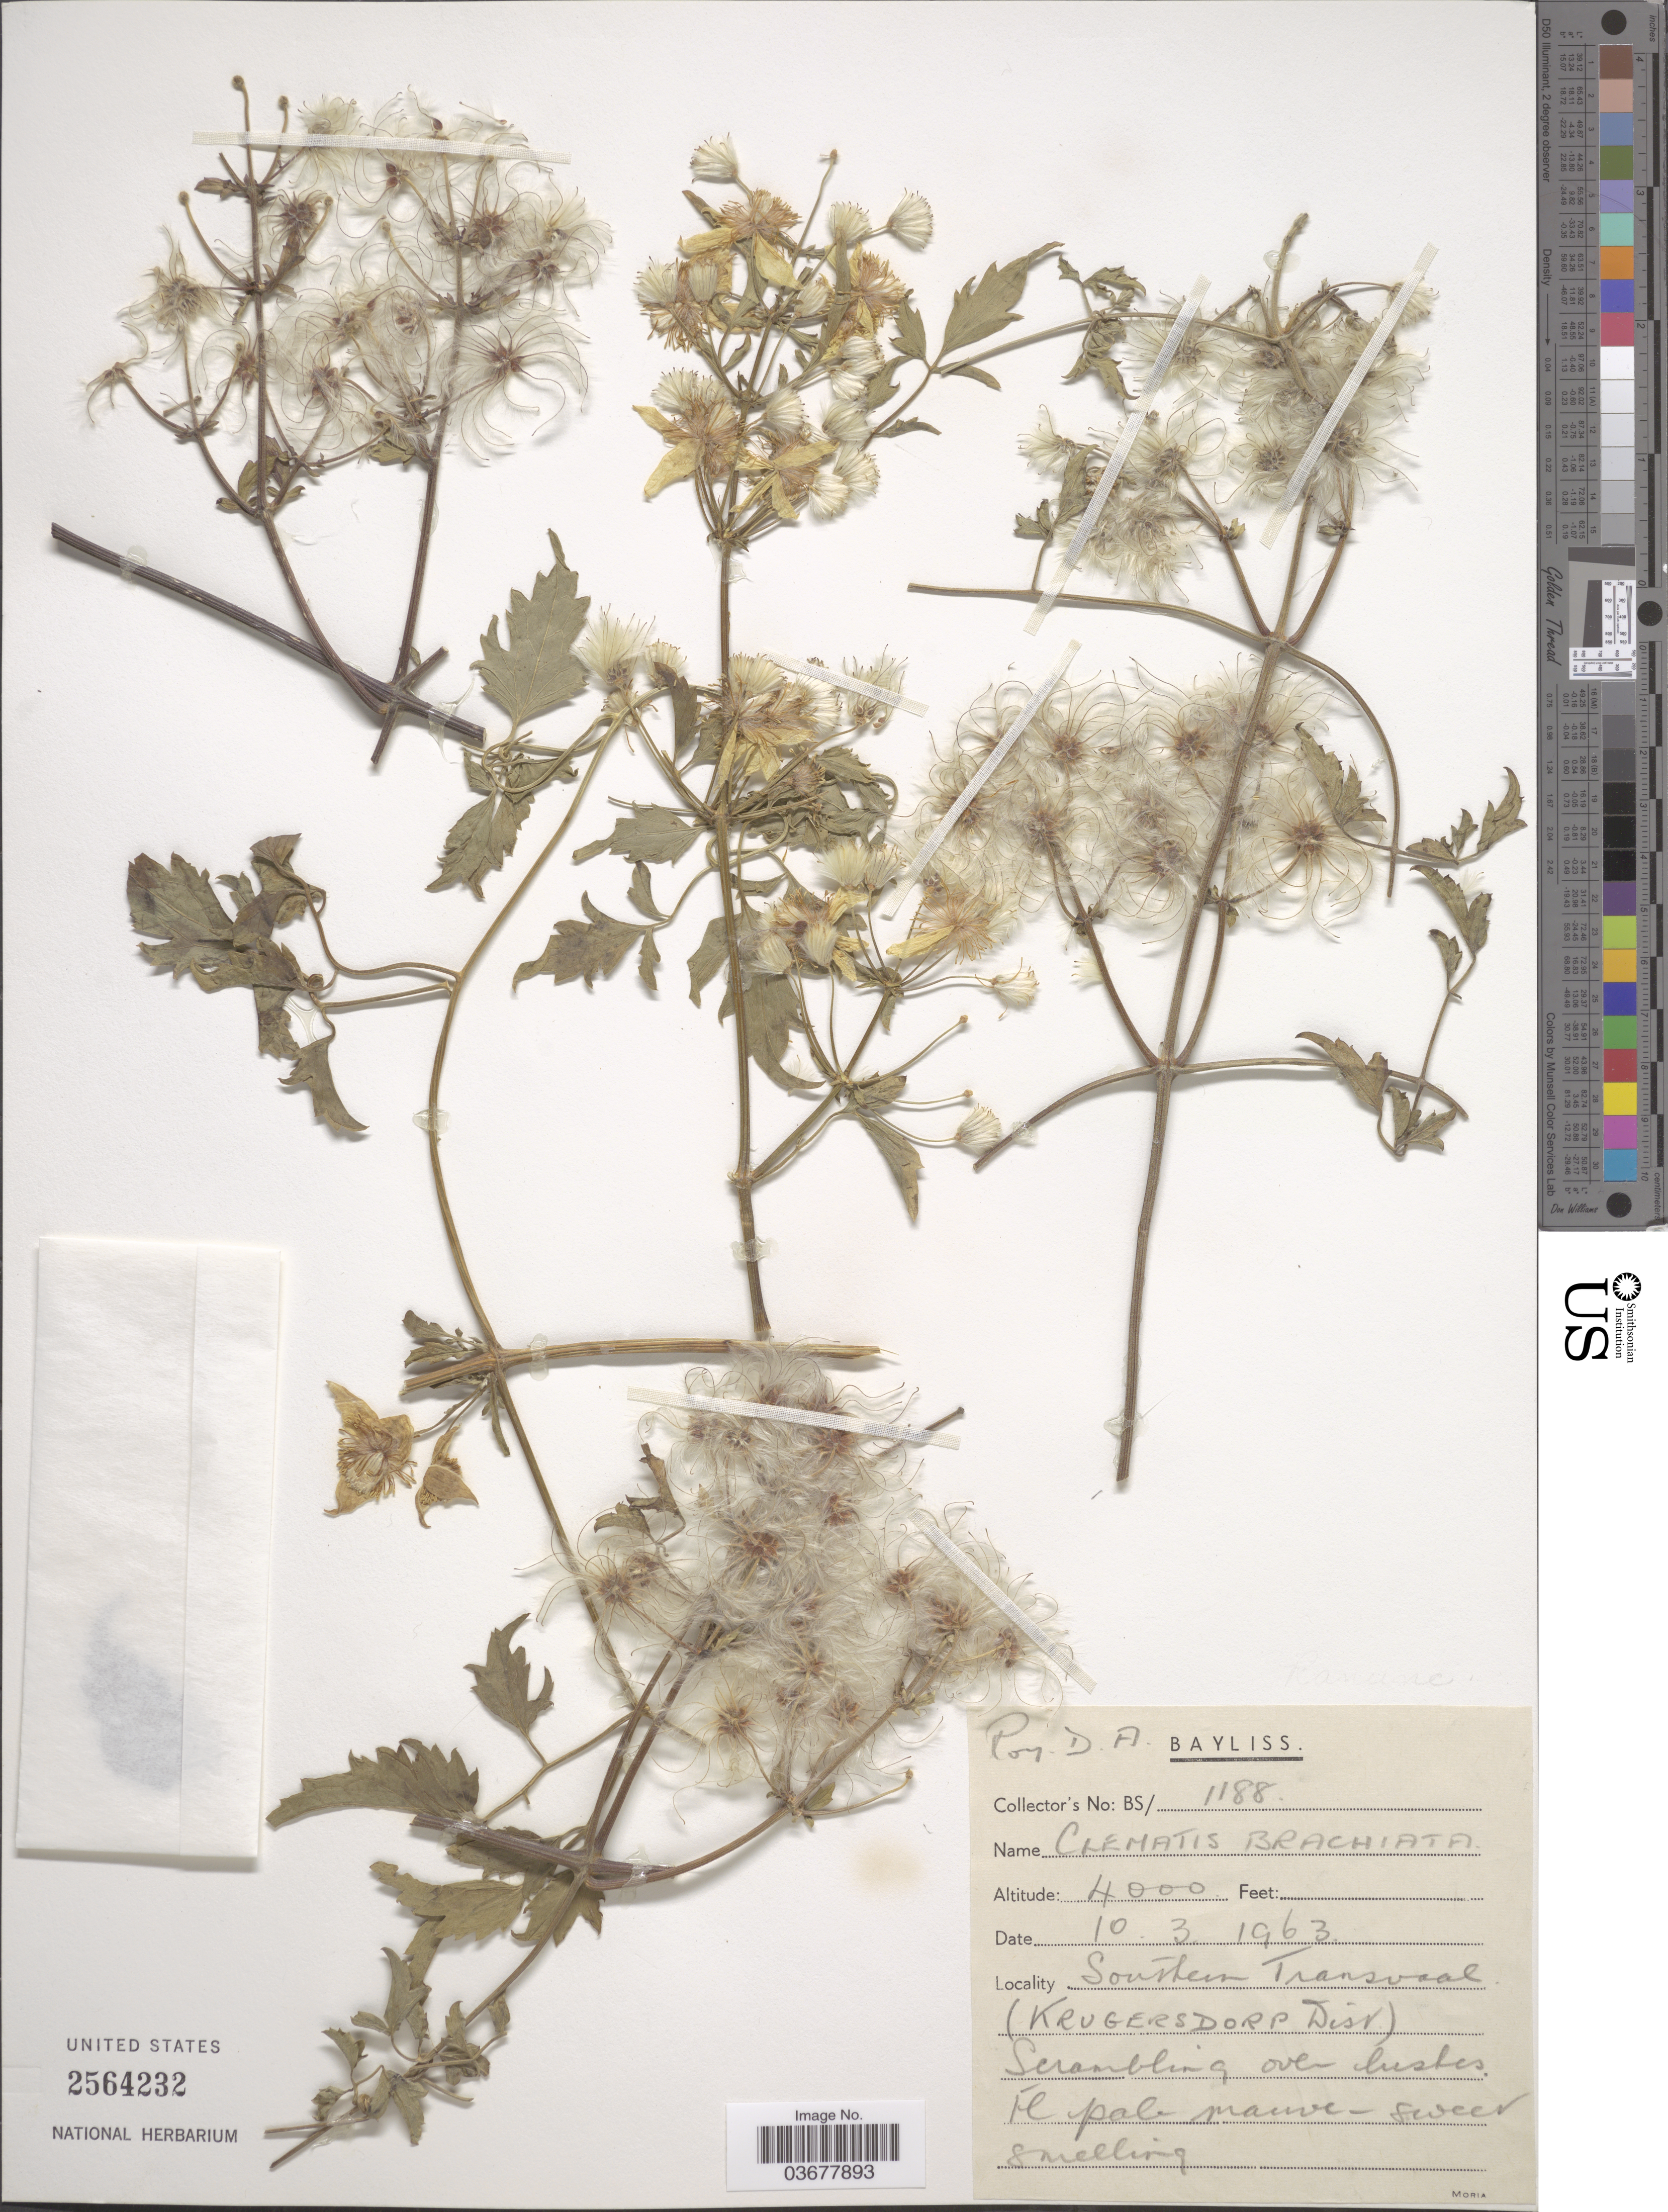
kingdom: Plantae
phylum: Tracheophyta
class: Magnoliopsida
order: Ranunculales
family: Ranunculaceae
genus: Clematis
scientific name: Clematis brachiata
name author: Thunb.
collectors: R. Bayliss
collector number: BS/1188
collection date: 1963-03-10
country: South Africa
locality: Southern Transvaal. (Krugersdorp Dist.).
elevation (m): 1219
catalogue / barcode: US 2564232